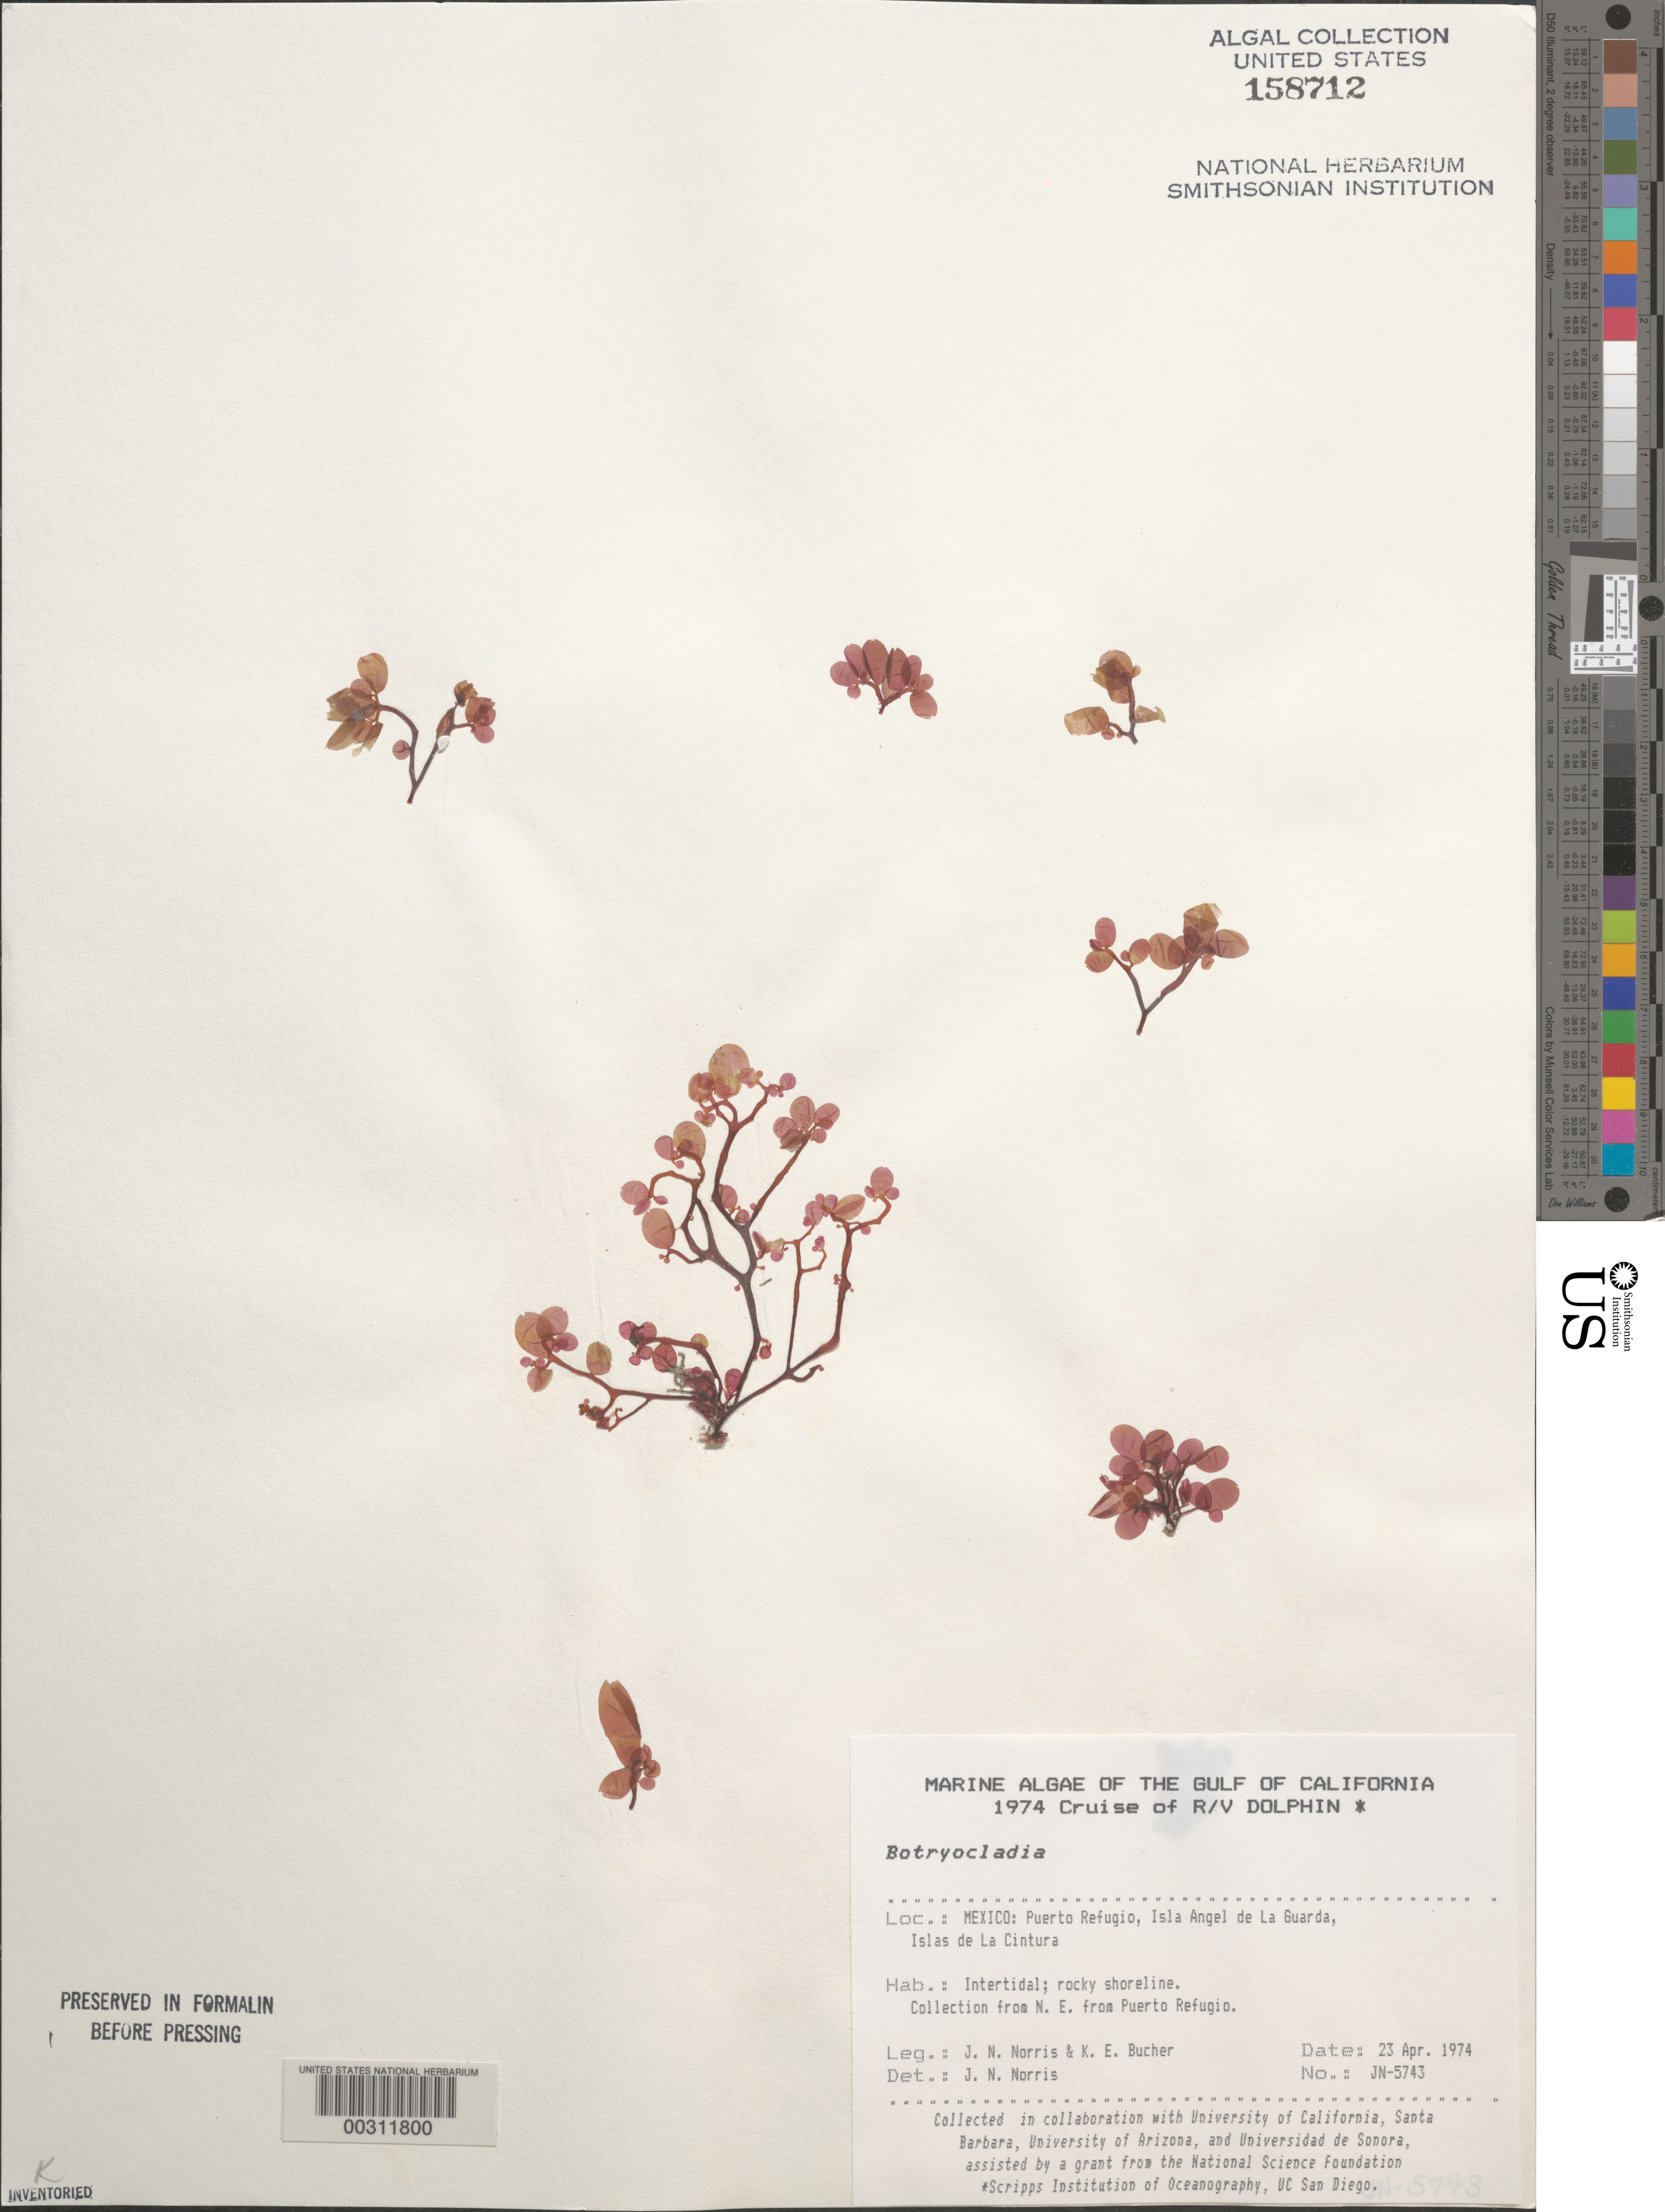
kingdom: Plantae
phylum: Rhodophyta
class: Florideophyceae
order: Rhodymeniales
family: Rhodymeniaceae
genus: Botryocladia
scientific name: Botryocladia sp.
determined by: Norris, James N.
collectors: J. N. Norris & K. E. Bucher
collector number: JN-5743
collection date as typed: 23 Apr 1974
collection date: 1974-04-23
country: Mexico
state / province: Baja California Norte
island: Isla Angel de la Guarda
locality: Puerto Refugio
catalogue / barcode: US 158712